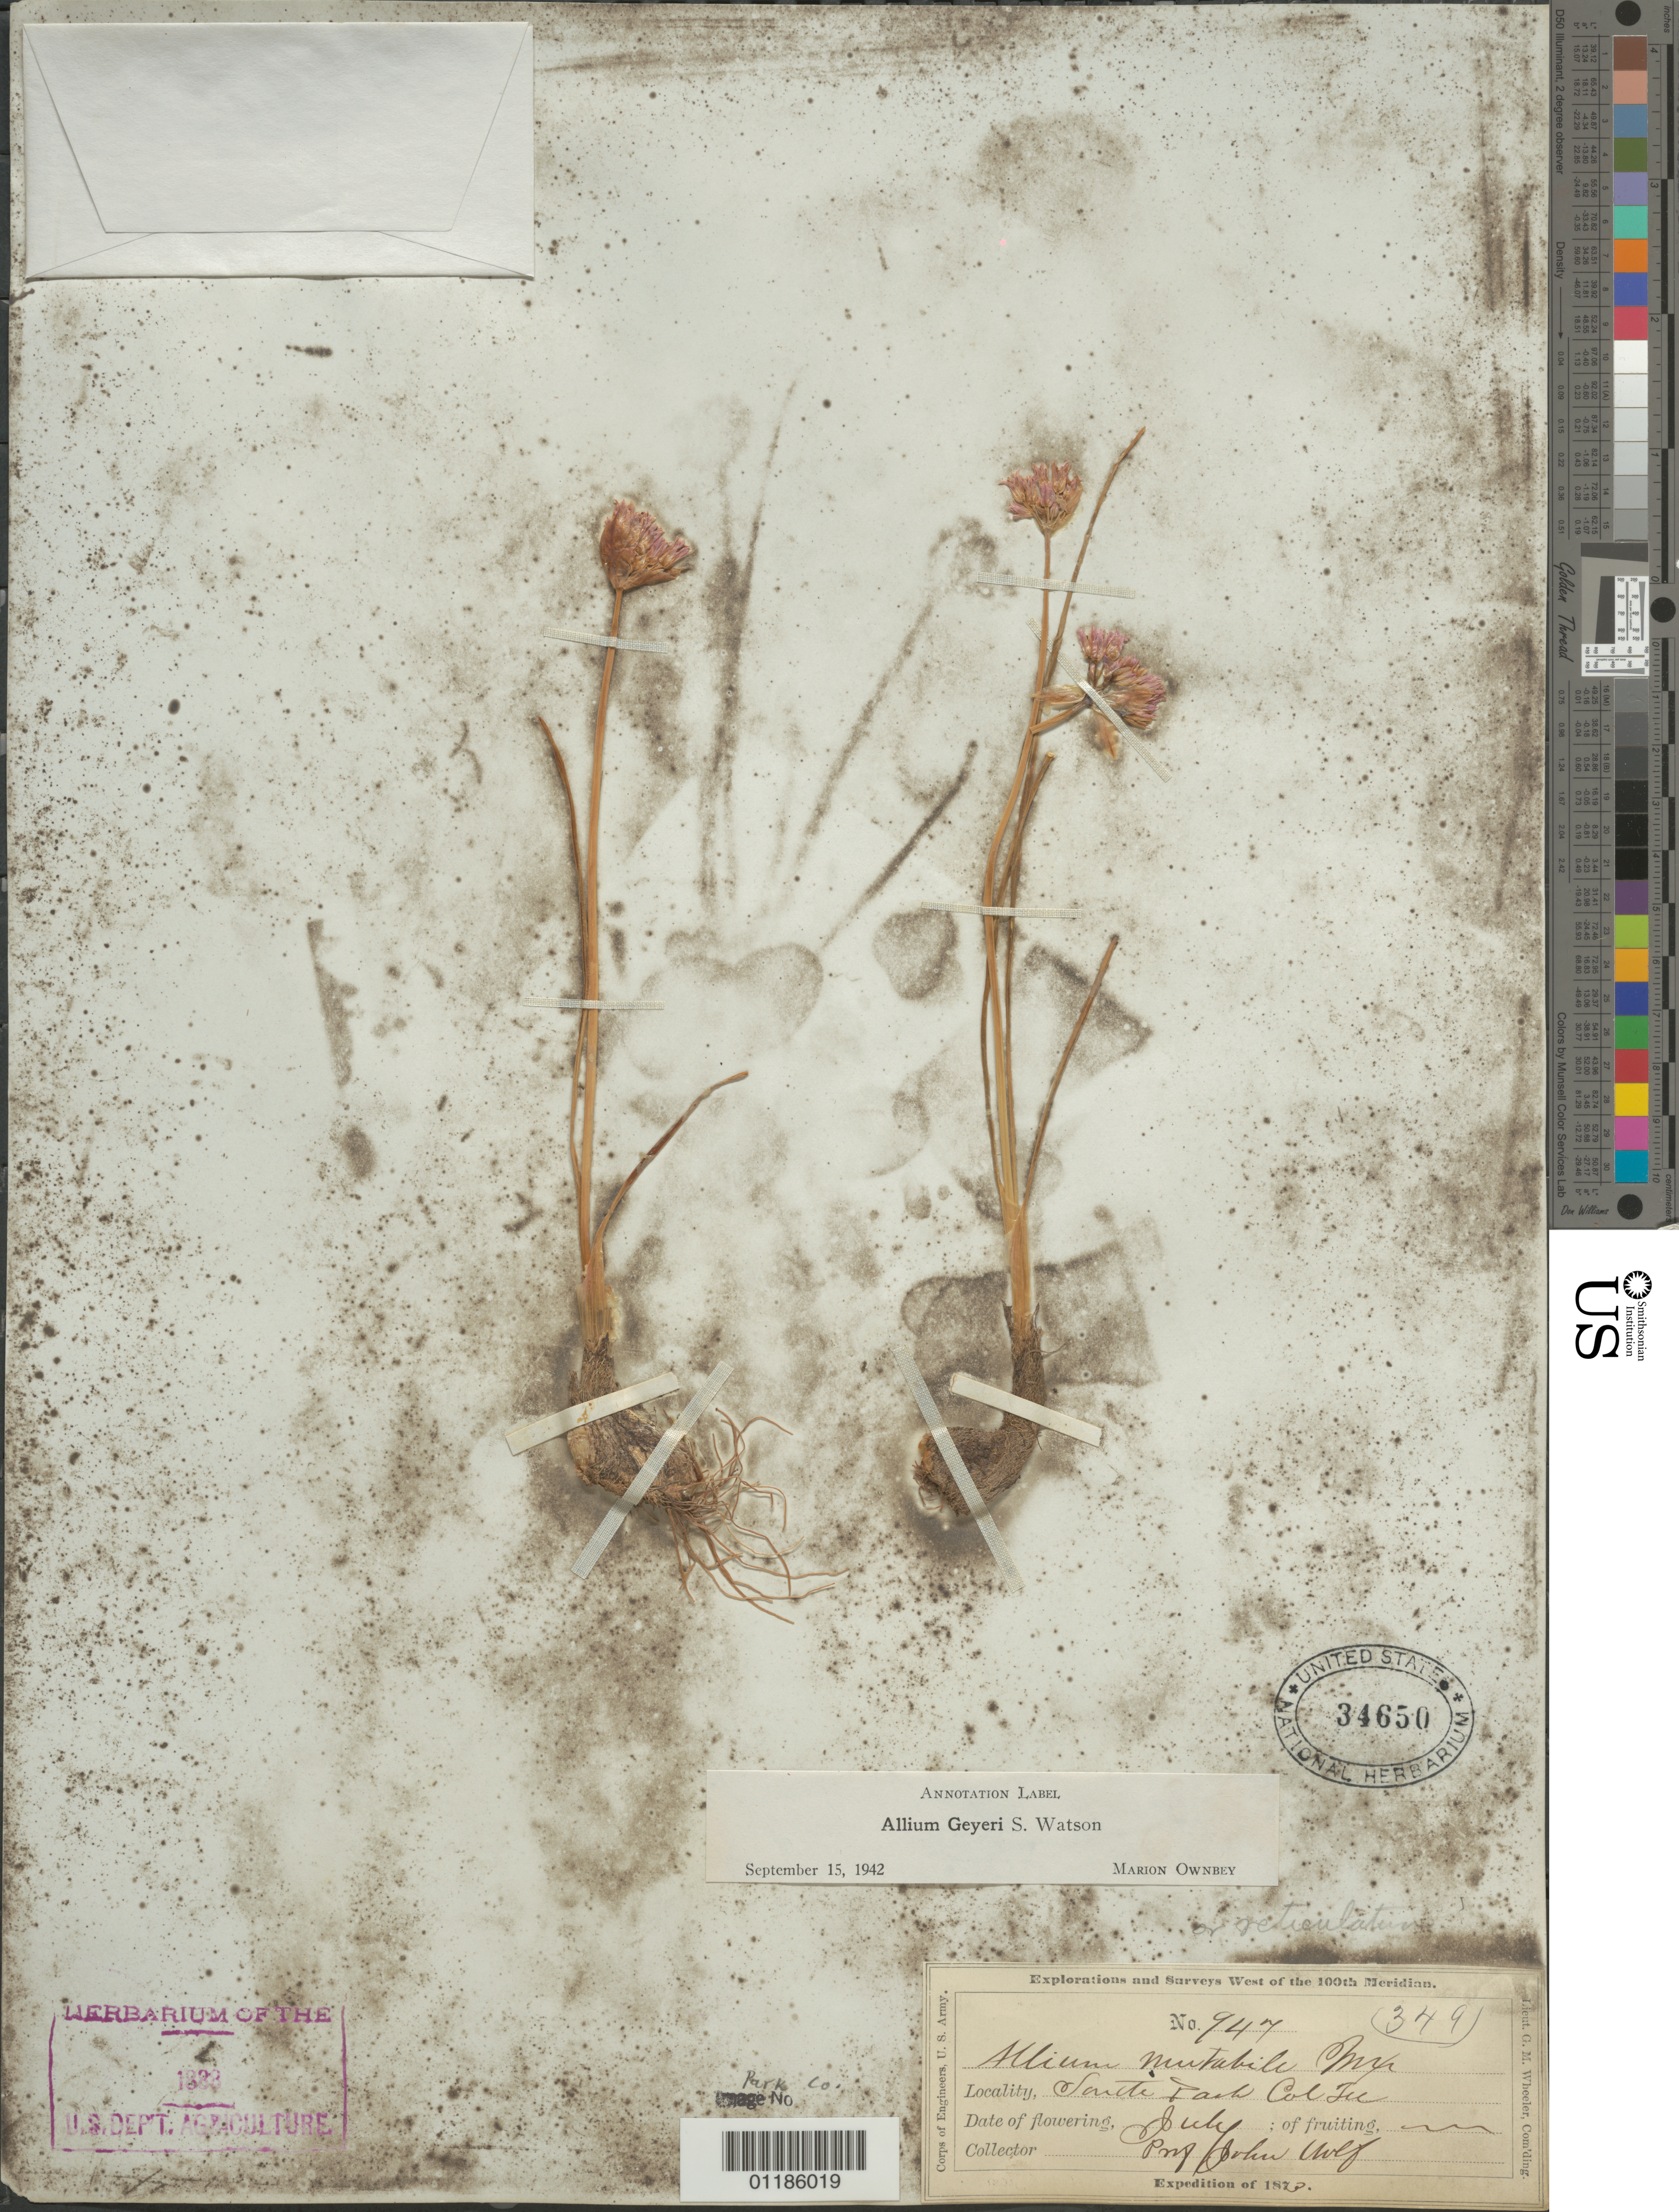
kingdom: Plantae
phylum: Tracheophyta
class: Liliopsida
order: Asparagales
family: Amaryllidaceae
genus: Allium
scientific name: Allium geyeri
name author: S. Watson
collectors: J. Wolf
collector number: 947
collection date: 1873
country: United States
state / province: Colorado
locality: South Park.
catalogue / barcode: US 34650